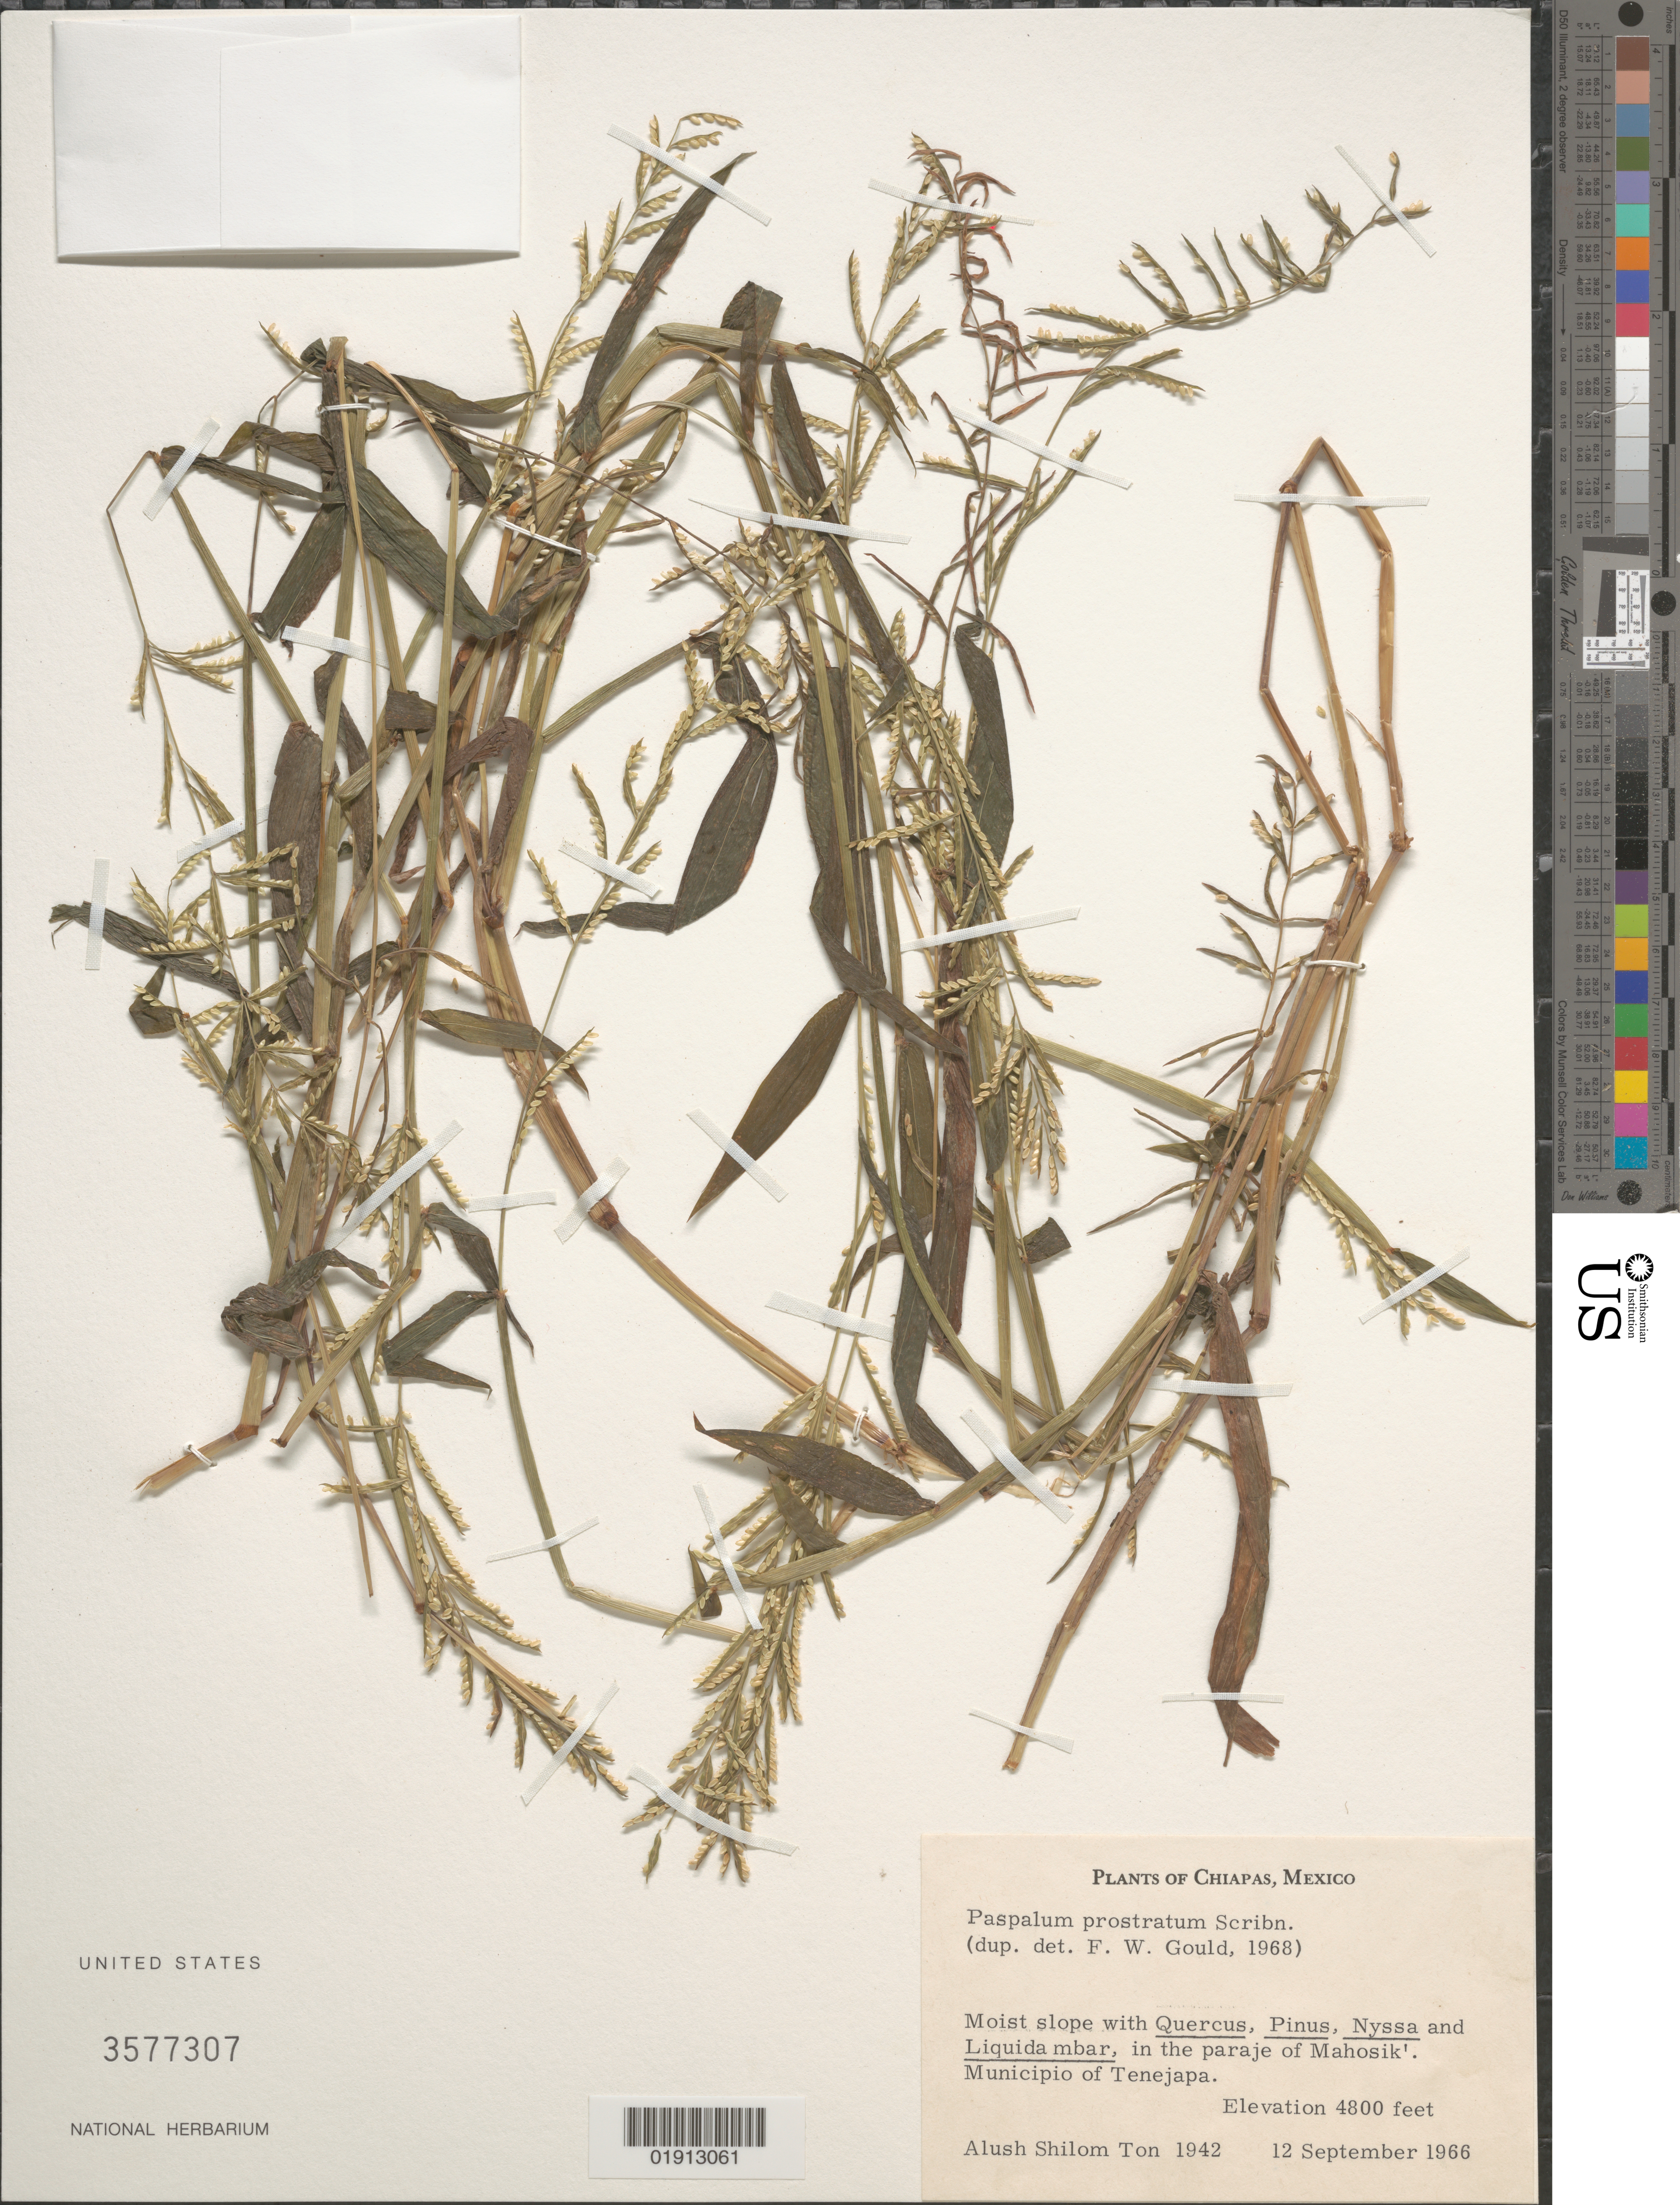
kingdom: Plantae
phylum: Tracheophyta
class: Liliopsida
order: Poales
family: Poaceae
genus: Paspalum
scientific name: Paspalum prostratum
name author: Scribn. & Merr.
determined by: Gould, F. W.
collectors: A. S. Ton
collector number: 1942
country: Mexico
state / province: Chiapas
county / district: Tenejapa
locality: In the paraje of Mahosik'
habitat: Moist slope.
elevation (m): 1463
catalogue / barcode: US 3577307